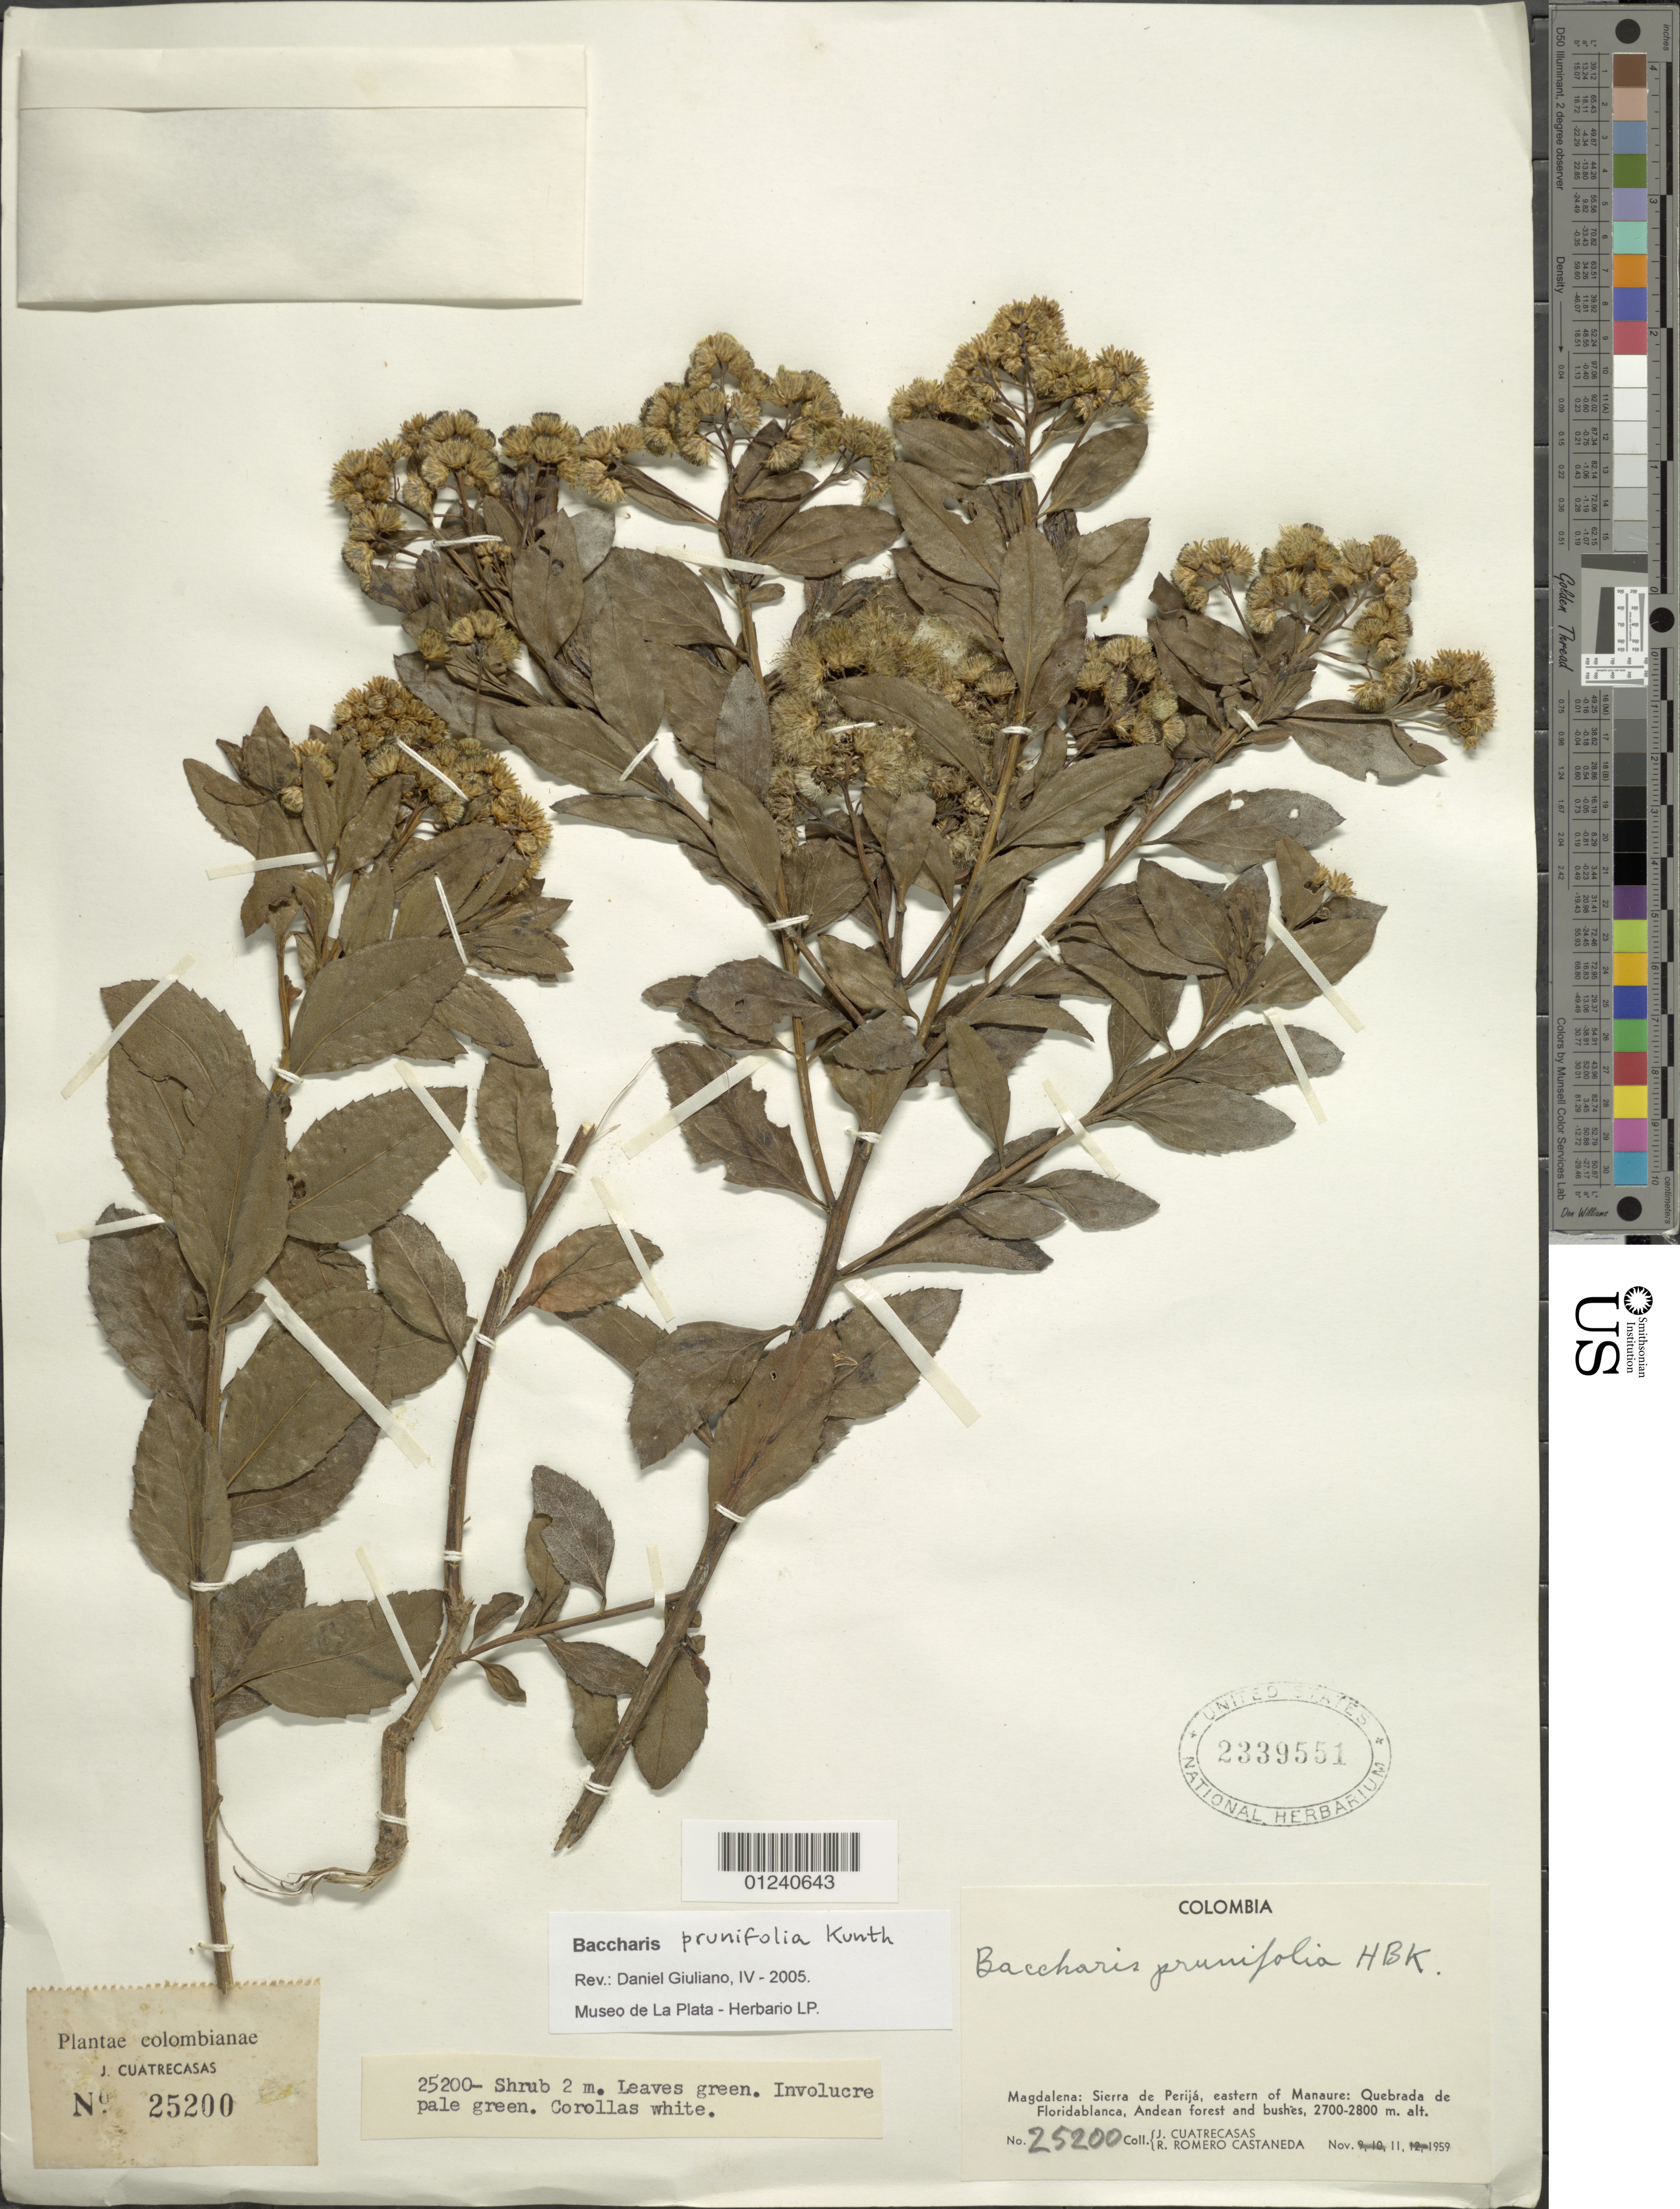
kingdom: Plantae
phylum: Tracheophyta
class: Magnoliopsida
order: Asterales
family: Asteraceae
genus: Baccharis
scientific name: Baccharis prunifolia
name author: Kunth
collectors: J. Cuatrecasas & R. Romero Castañeda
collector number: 25200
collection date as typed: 12 Nov 1959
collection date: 1959-11-12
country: Colombia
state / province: Magdalena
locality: Sierra de Perija, E of Manure, Quebrada de Floridablanca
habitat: Andean forest and bushes.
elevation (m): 2700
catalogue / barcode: US 2339551